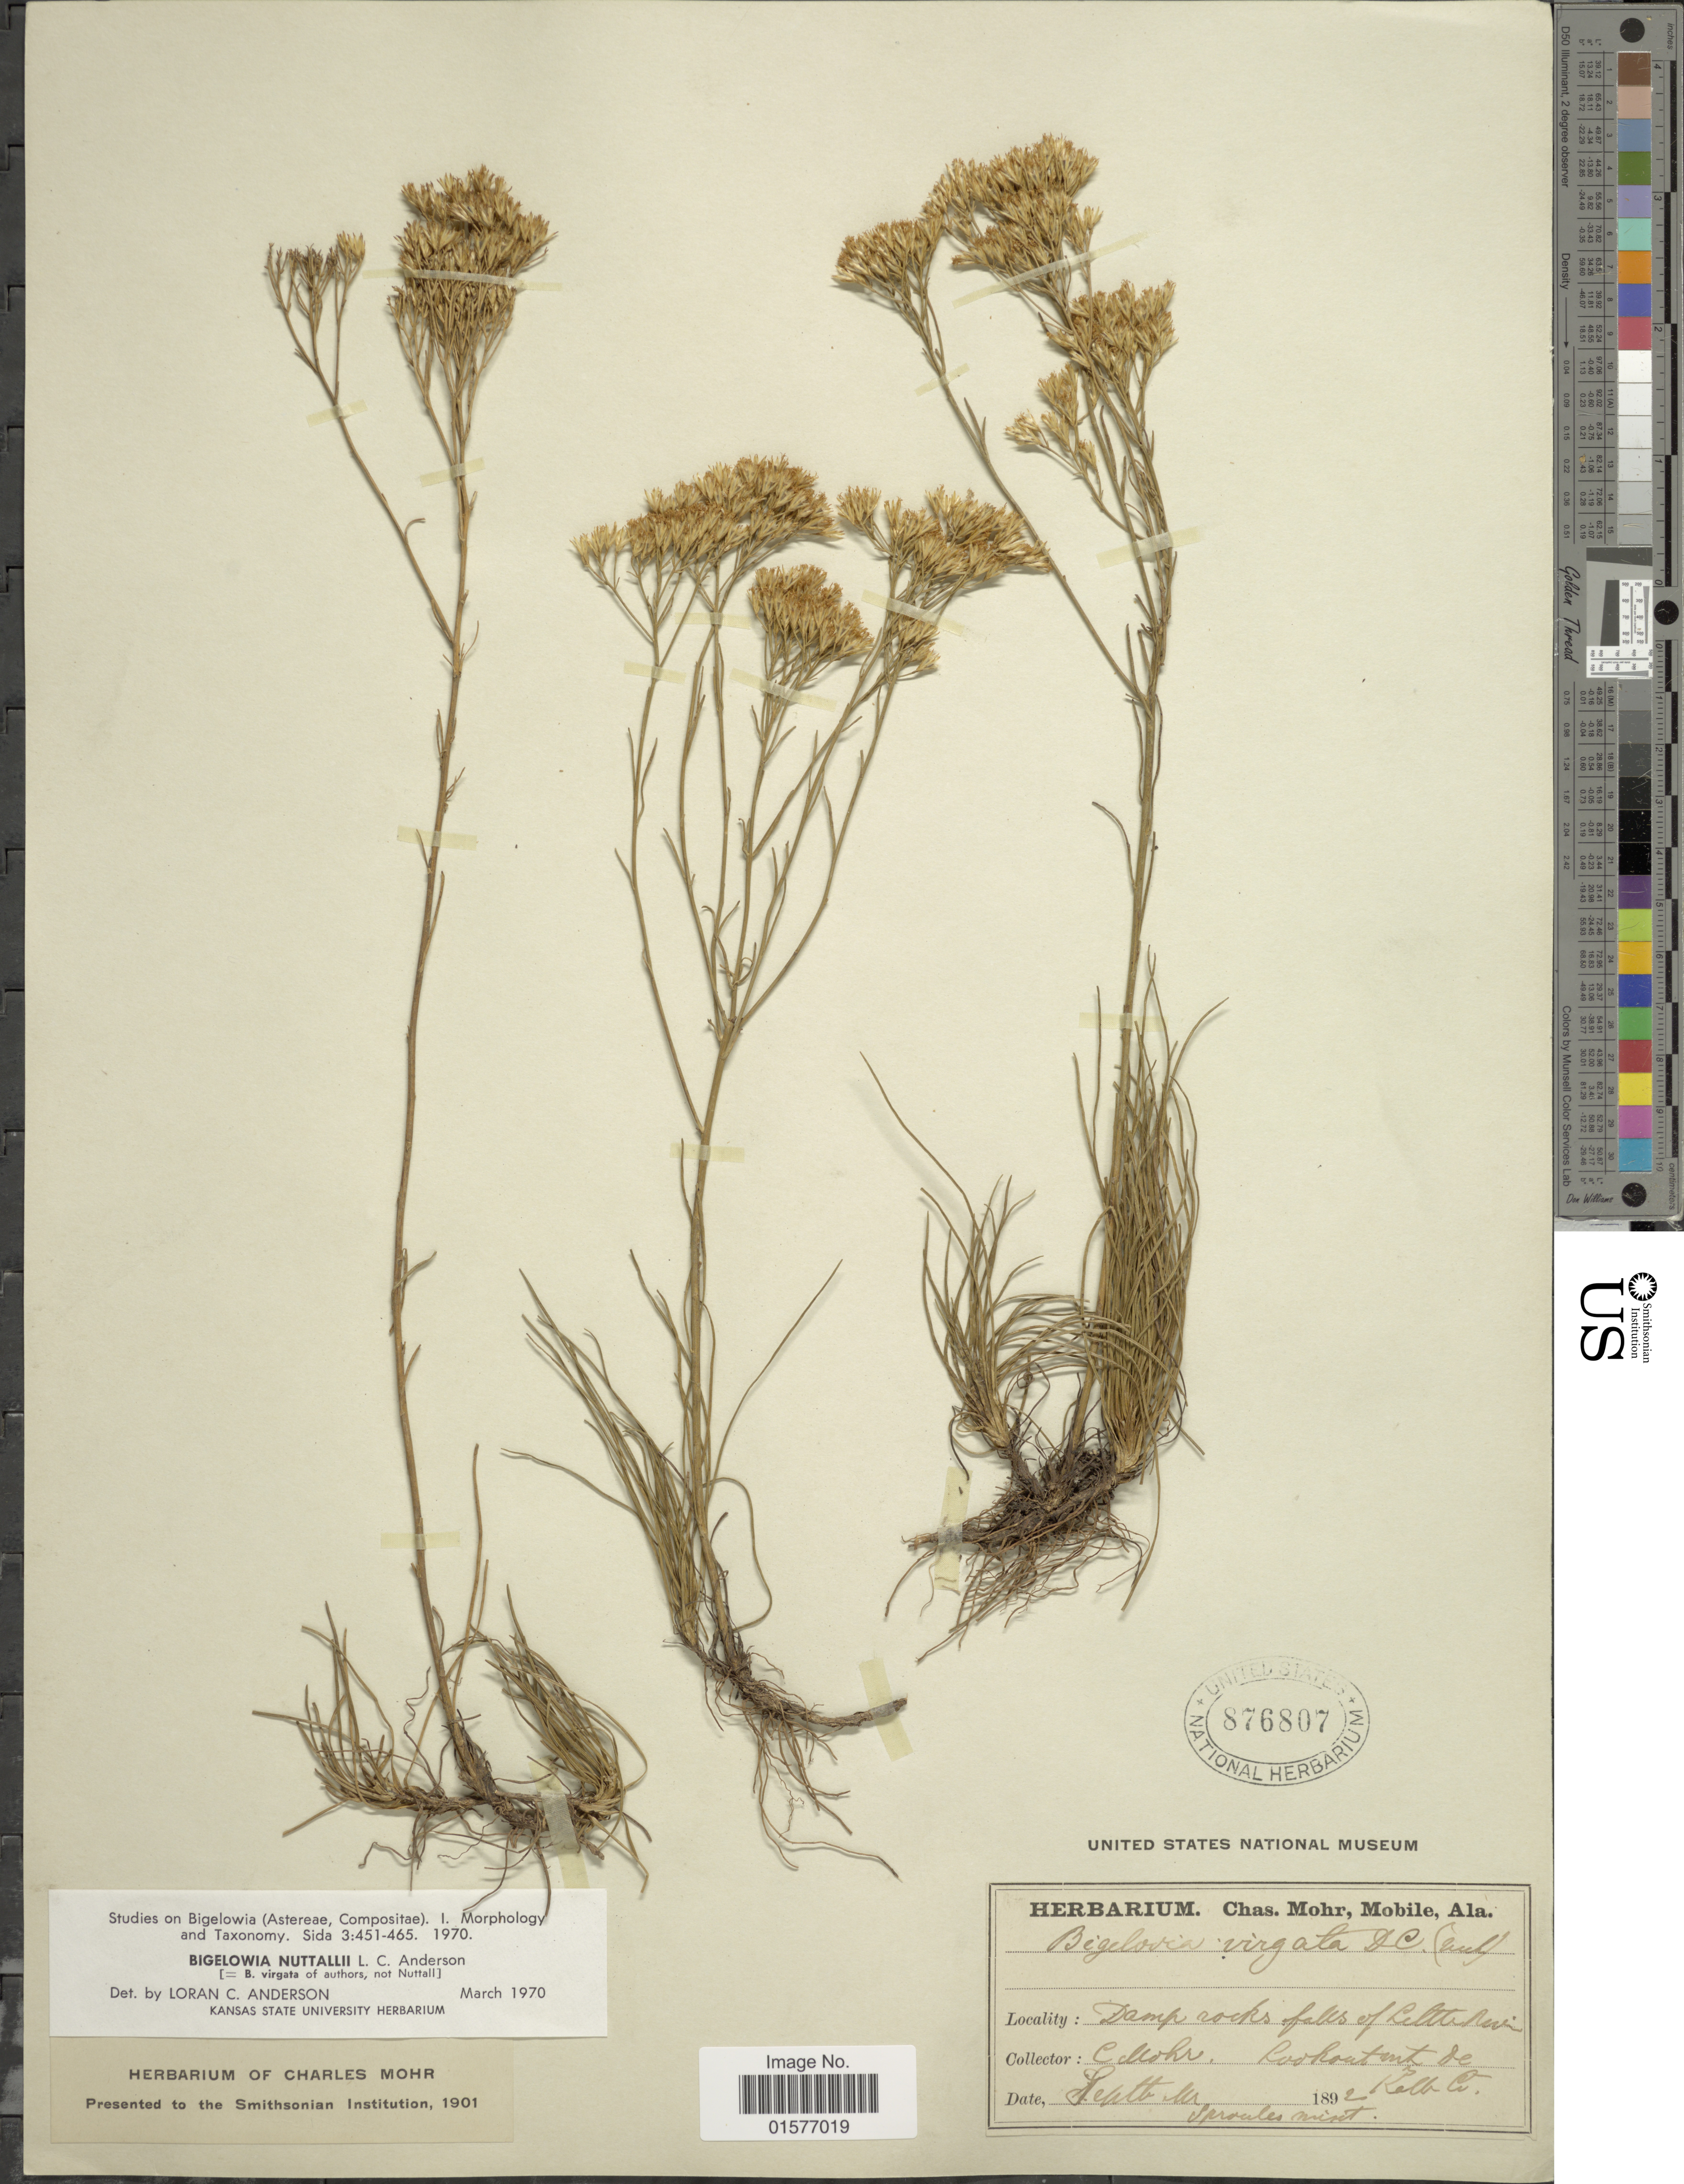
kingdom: Plantae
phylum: Tracheophyta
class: Magnoliopsida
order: Asterales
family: Asteraceae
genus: Bigelowia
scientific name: Bigelowia nuttallii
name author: L.C. Anderson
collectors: C. T. Mohr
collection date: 1892-09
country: United States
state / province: Georgia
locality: Damp rocks falls of Little River, Lookout Mt DeKalb Co.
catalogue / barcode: US 876807